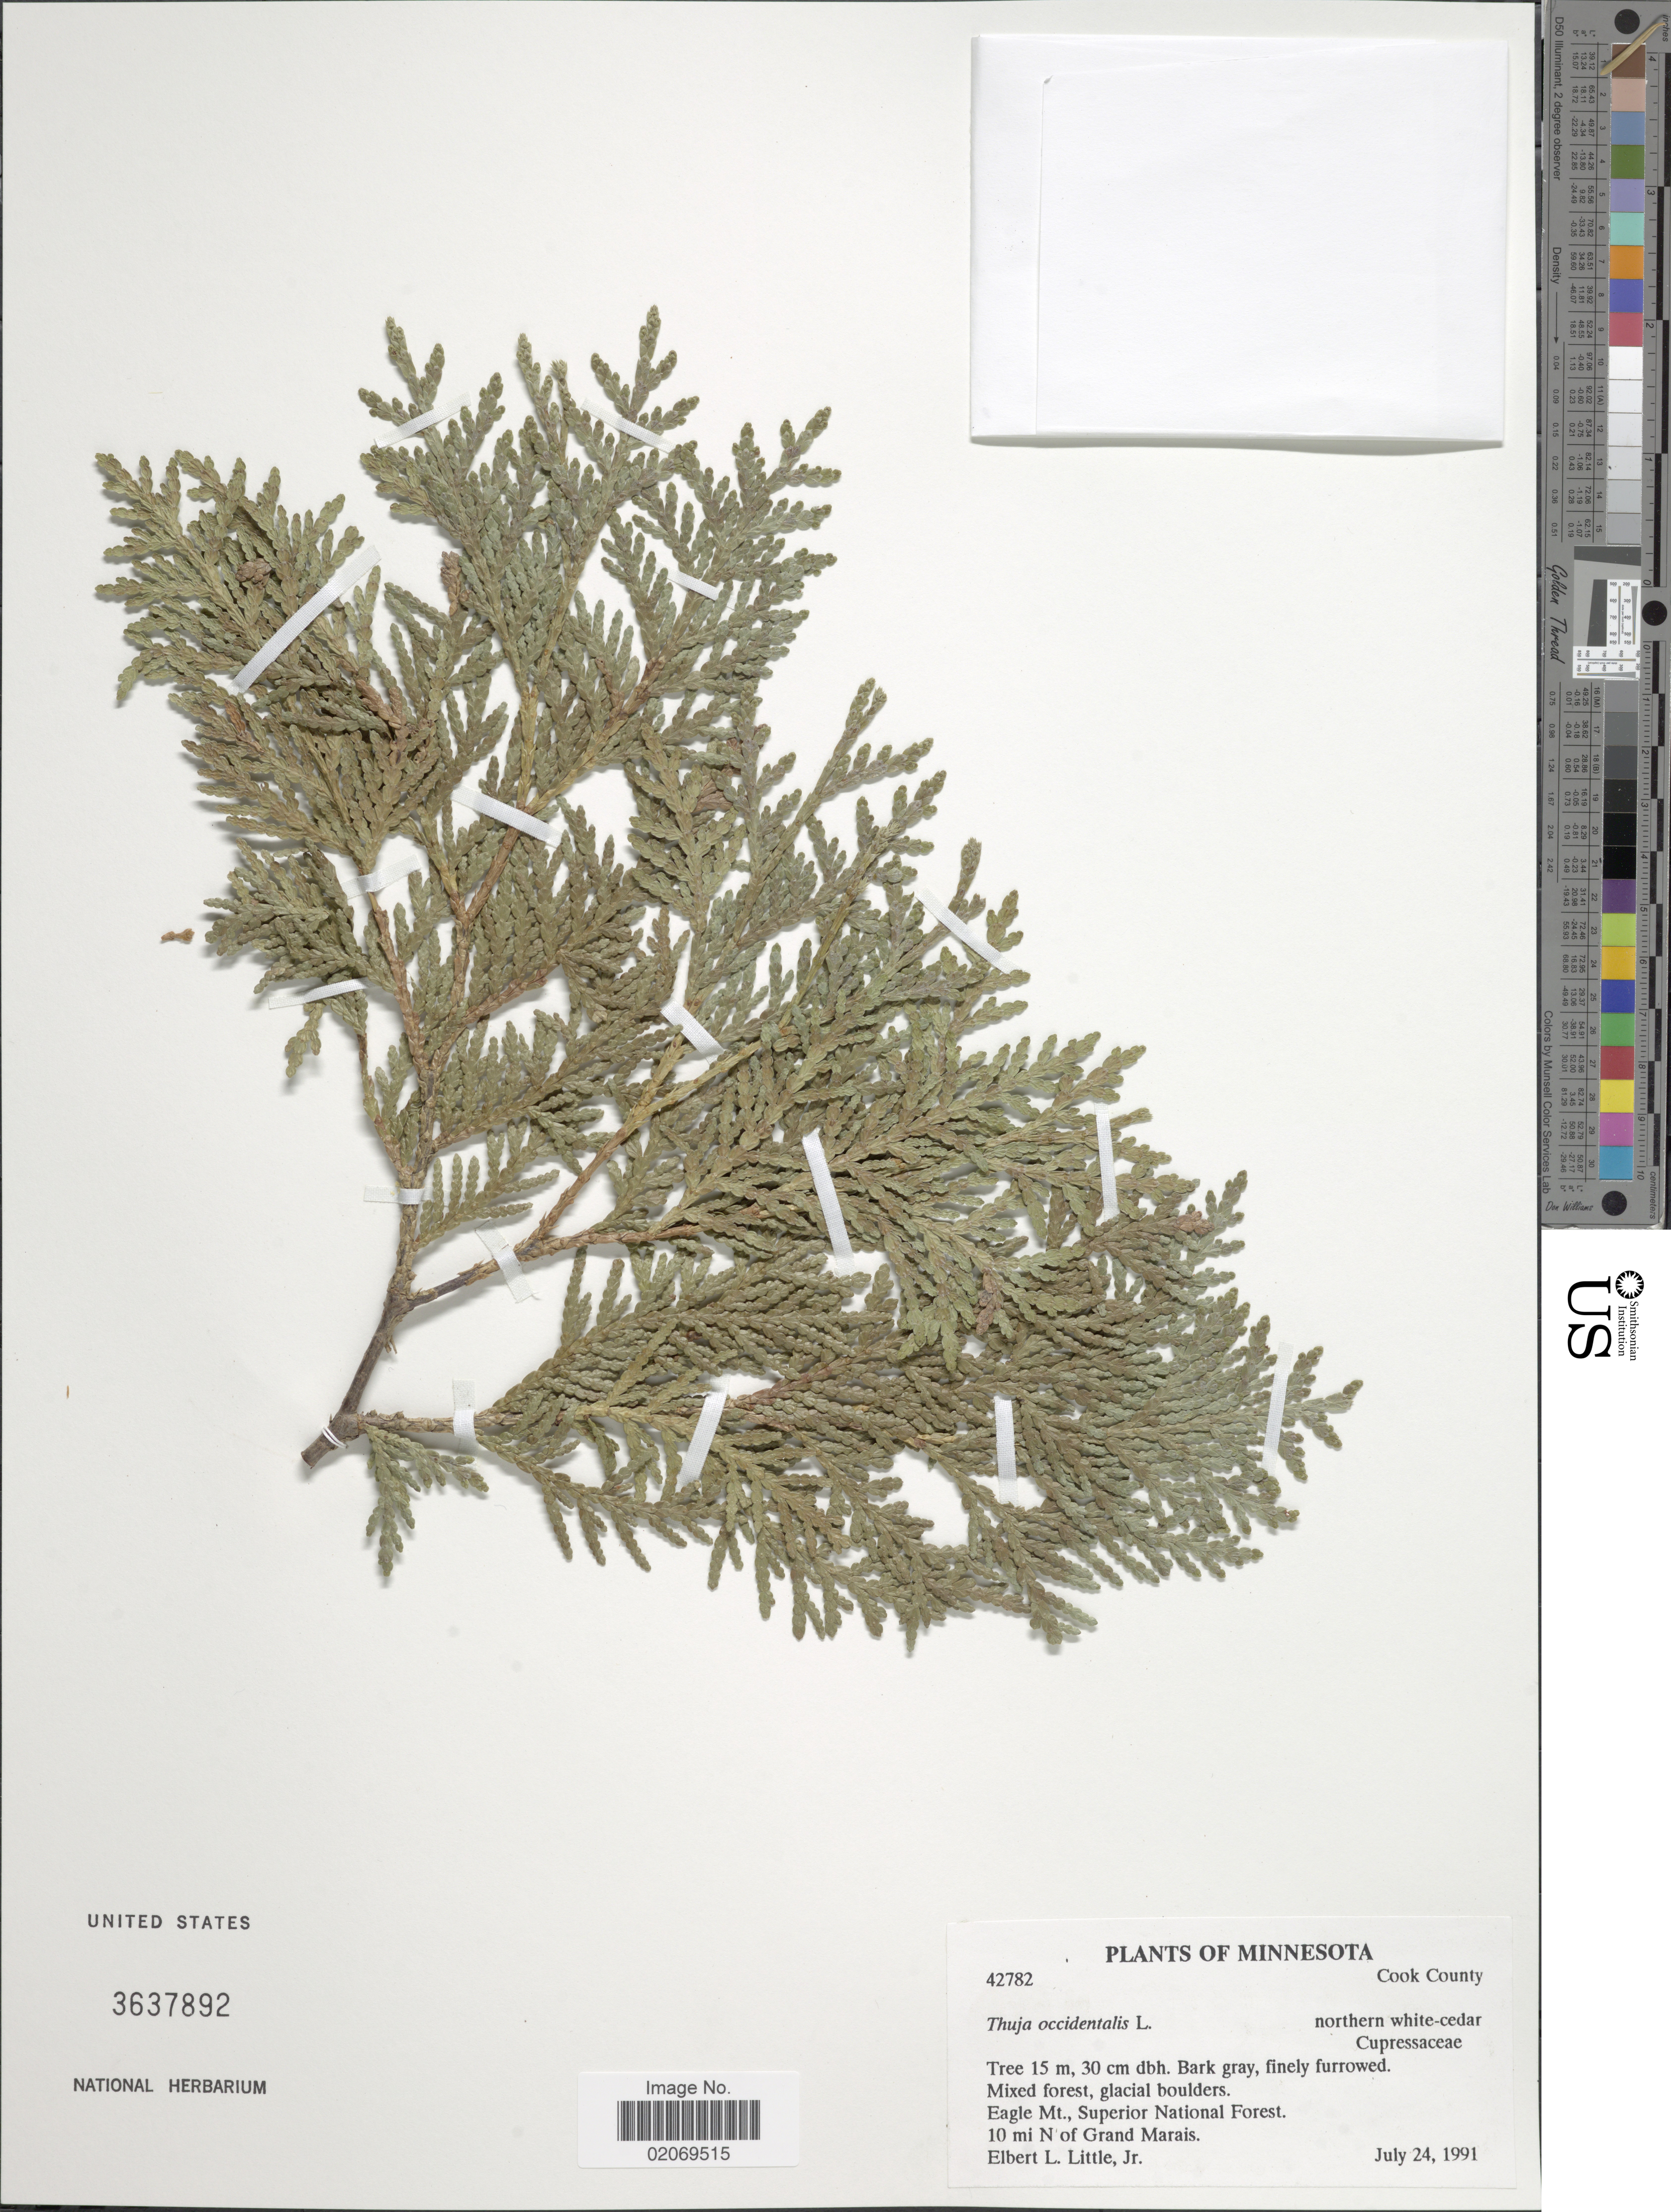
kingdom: Plantae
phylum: Tracheophyta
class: Pinopsida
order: Pinales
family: Cupressaceae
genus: Thuja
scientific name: Thuja occidentalis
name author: L.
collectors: E. L. Little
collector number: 42782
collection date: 1991-07-24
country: United States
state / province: Minnesota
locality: Cook County, Eagle Mt., Superior National Forest. 10 mi N of Grand Marais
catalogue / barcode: US 3637892